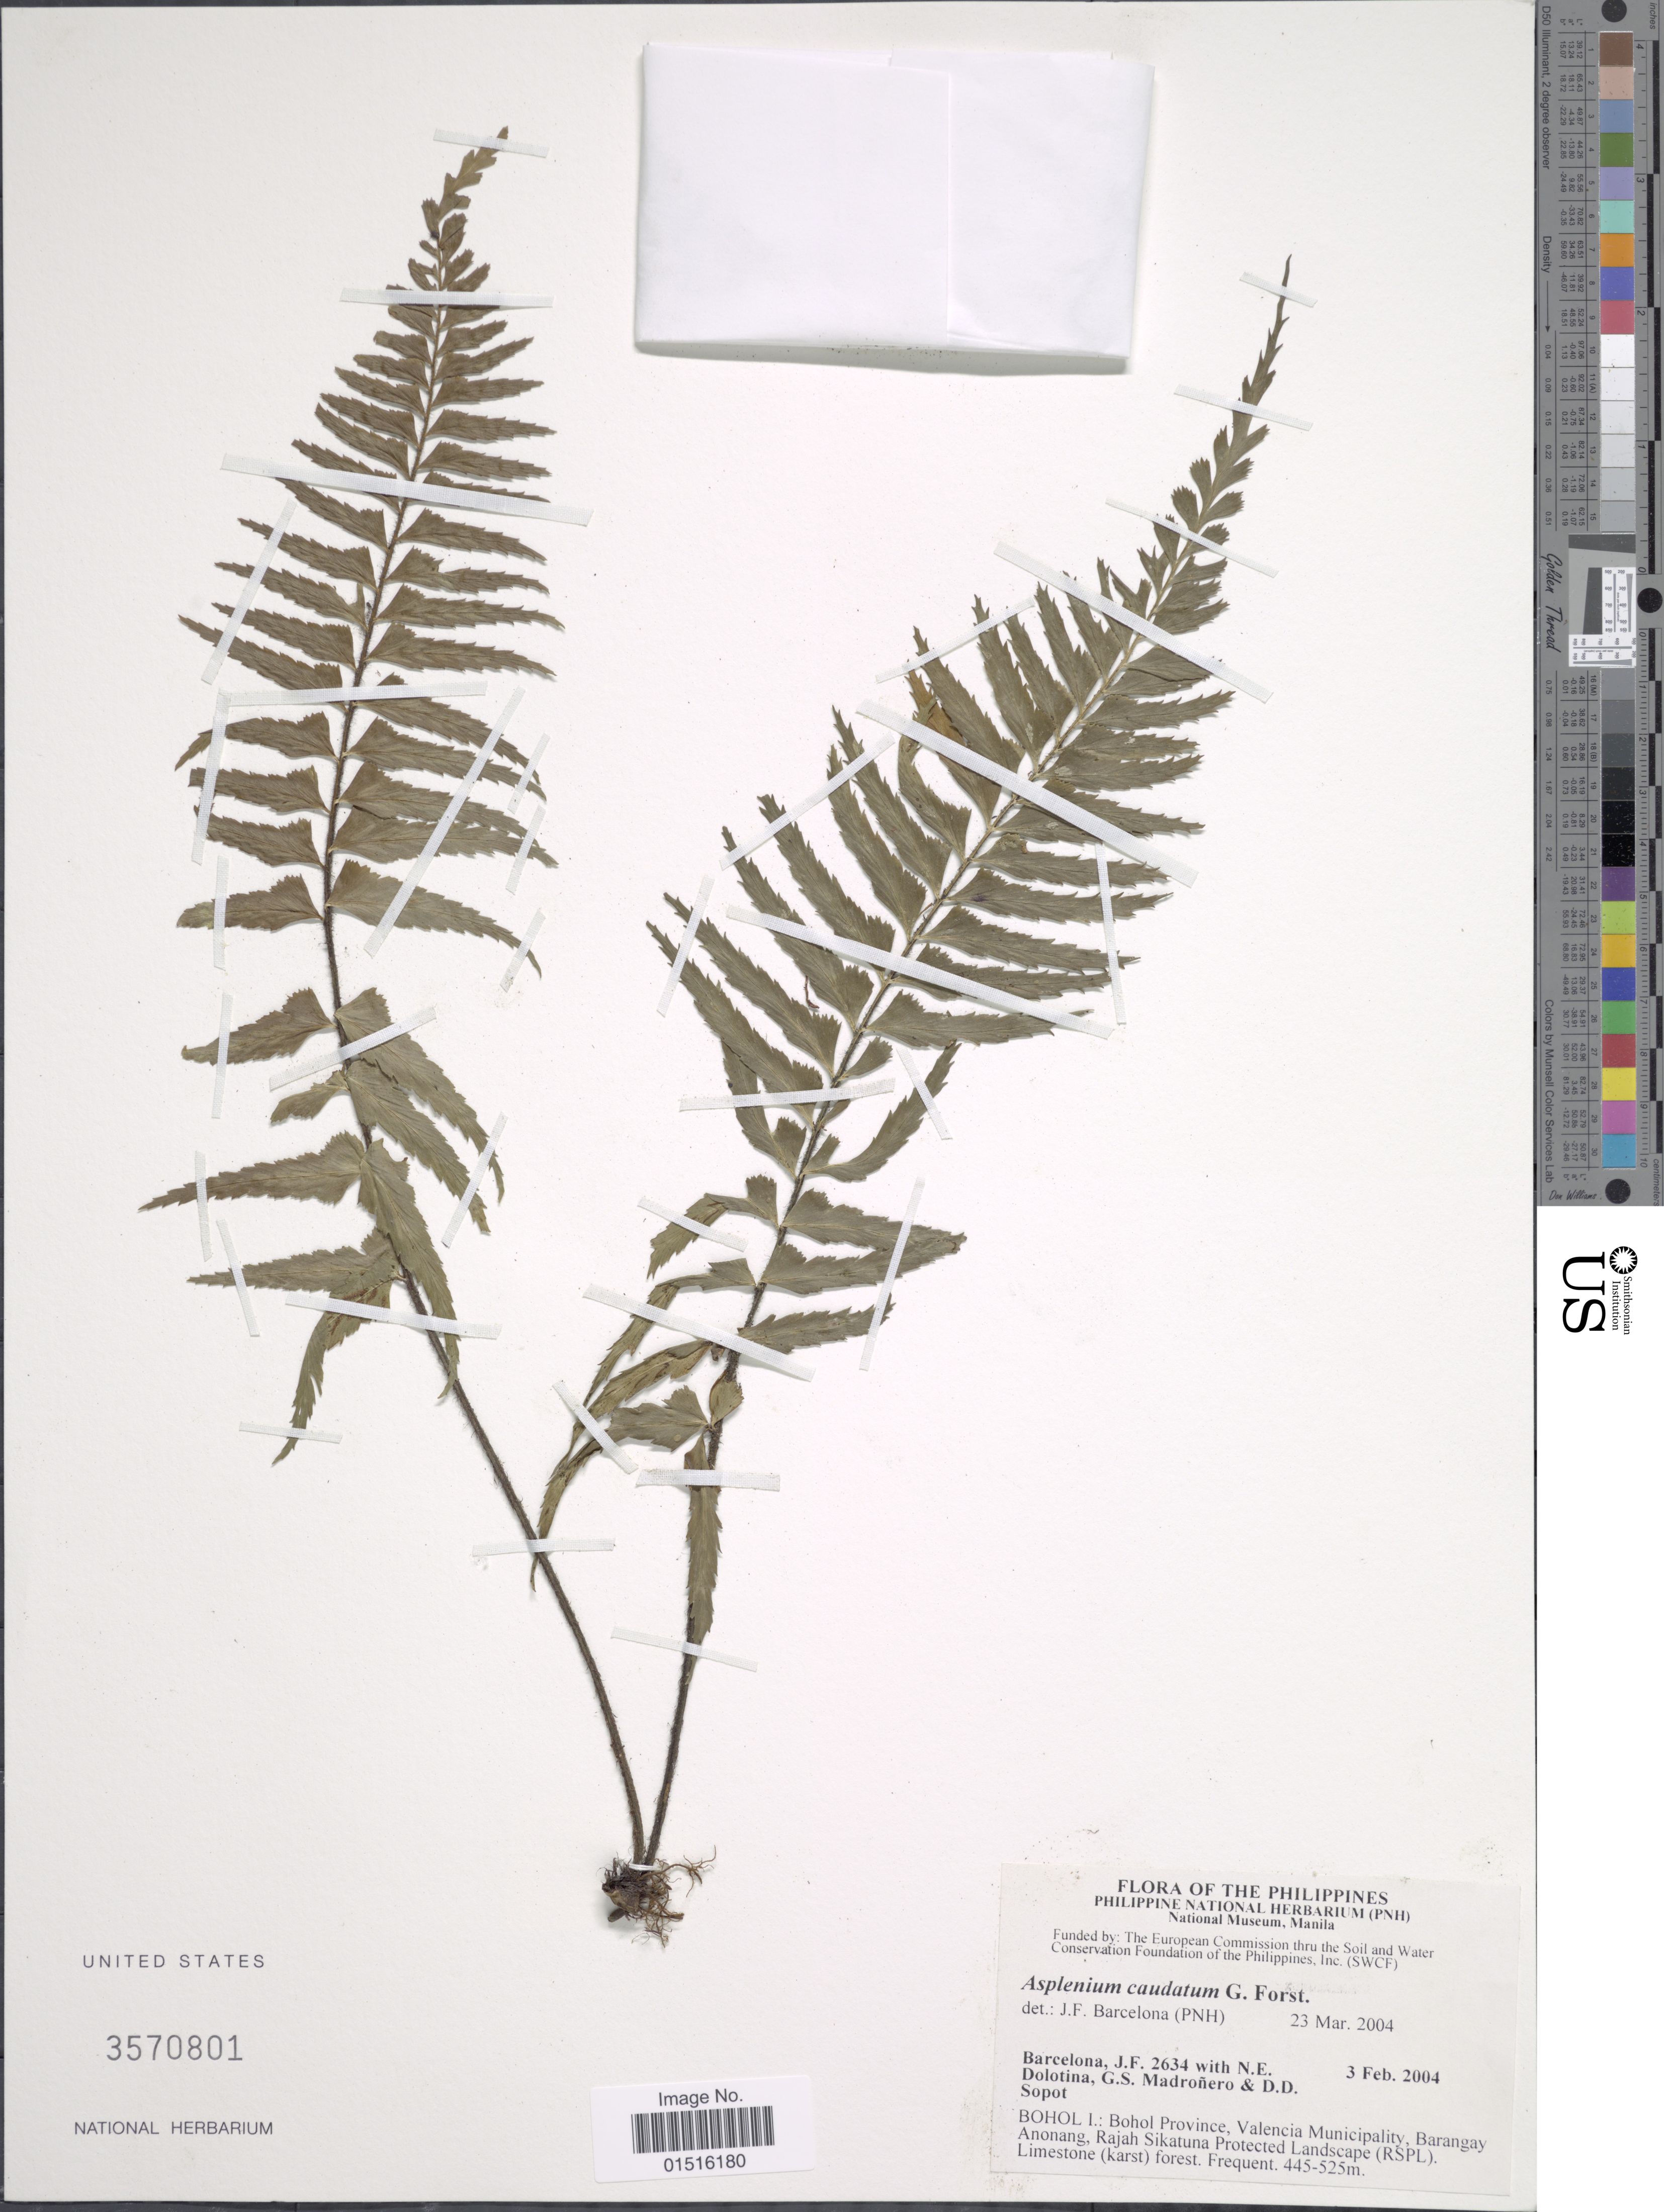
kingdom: Plantae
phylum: Tracheophyta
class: Polypodiopsida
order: Polypodiales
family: Aspleniaceae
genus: Asplenium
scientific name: Asplenium truncatum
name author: Blume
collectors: J. F. Barcelona, N. Dolotina, G. Madroñero & D. Sopot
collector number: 2634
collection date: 2004-02-03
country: Philippines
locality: Bohol I.: Bohol Province, Valencia Municipality, Barangay Anonang, Rajah Sikatuna Protected Landscape (RSPL) Limestone (karst) forest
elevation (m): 445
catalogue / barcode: US 3570801